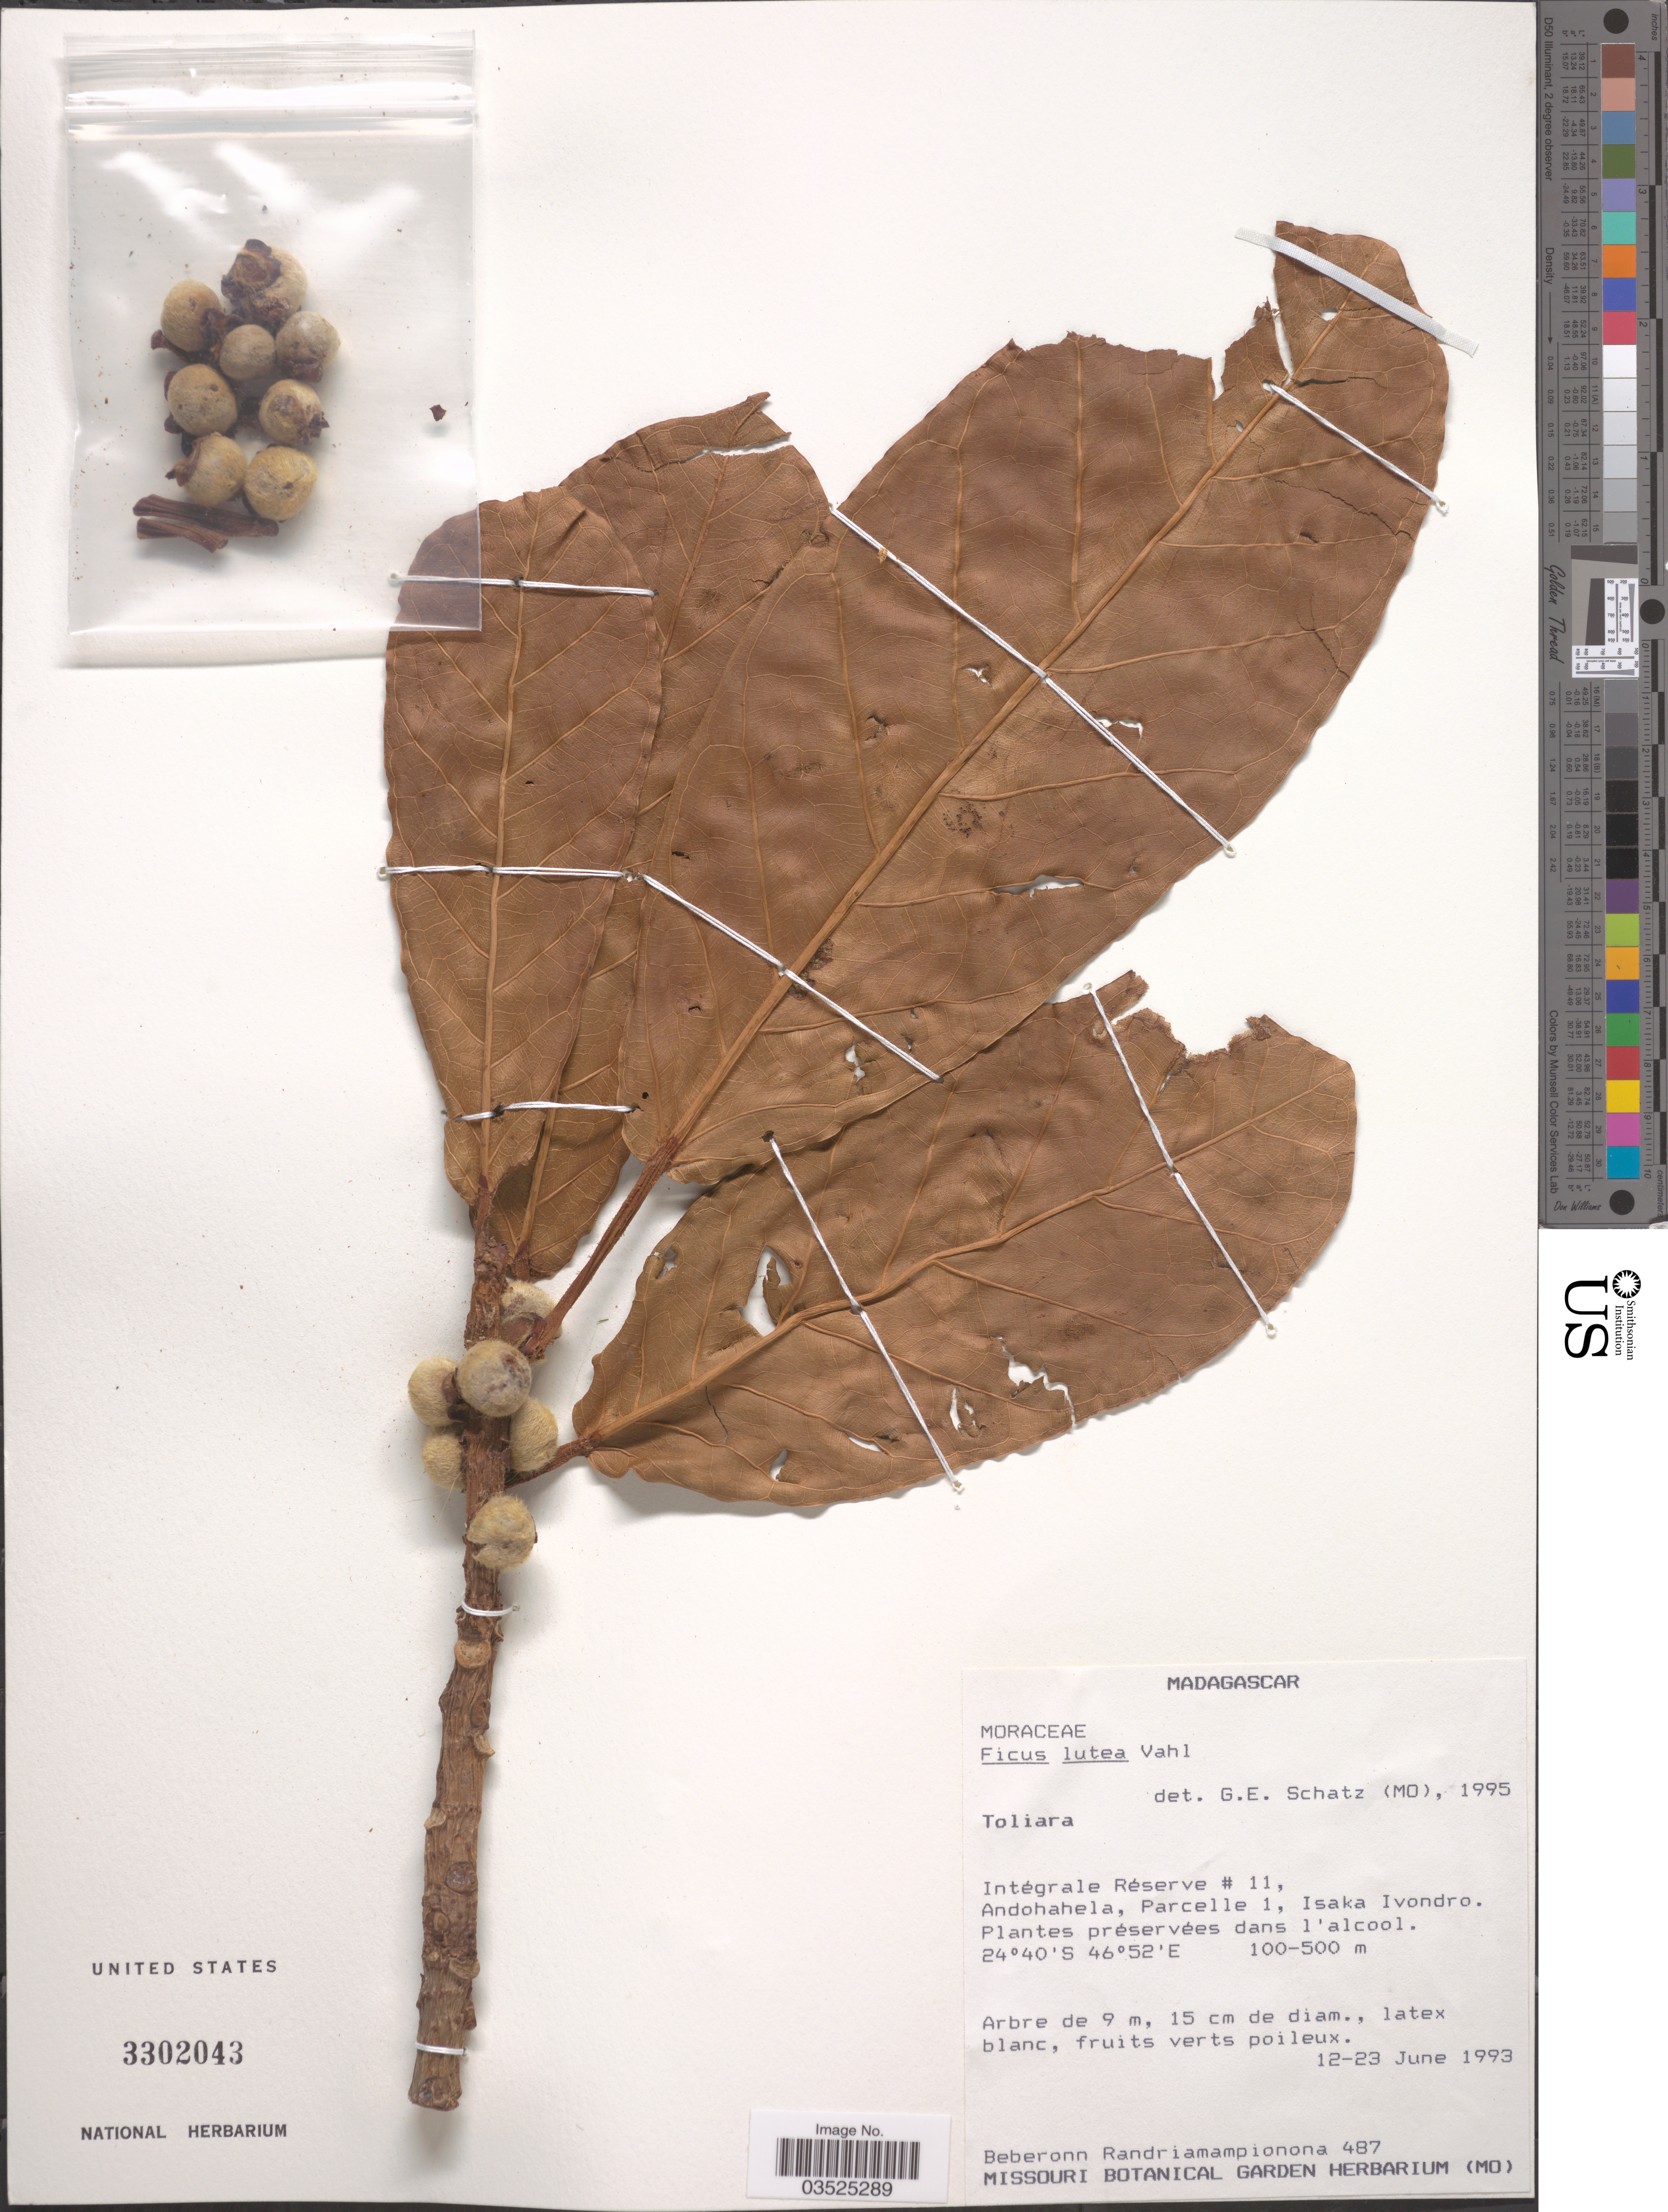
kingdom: Plantae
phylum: Tracheophyta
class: Magnoliopsida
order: Rosales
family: Moraceae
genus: Ficus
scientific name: Ficus lutea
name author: Vahl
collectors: B. Randriamampionona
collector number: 487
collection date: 1993-06-12/1993-06-23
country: Madagascar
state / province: Anosy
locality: Intégrale Réserve #11, Andohahela, Parcelle 1, Isaka Ivondro.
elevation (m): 100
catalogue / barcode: US 3302043